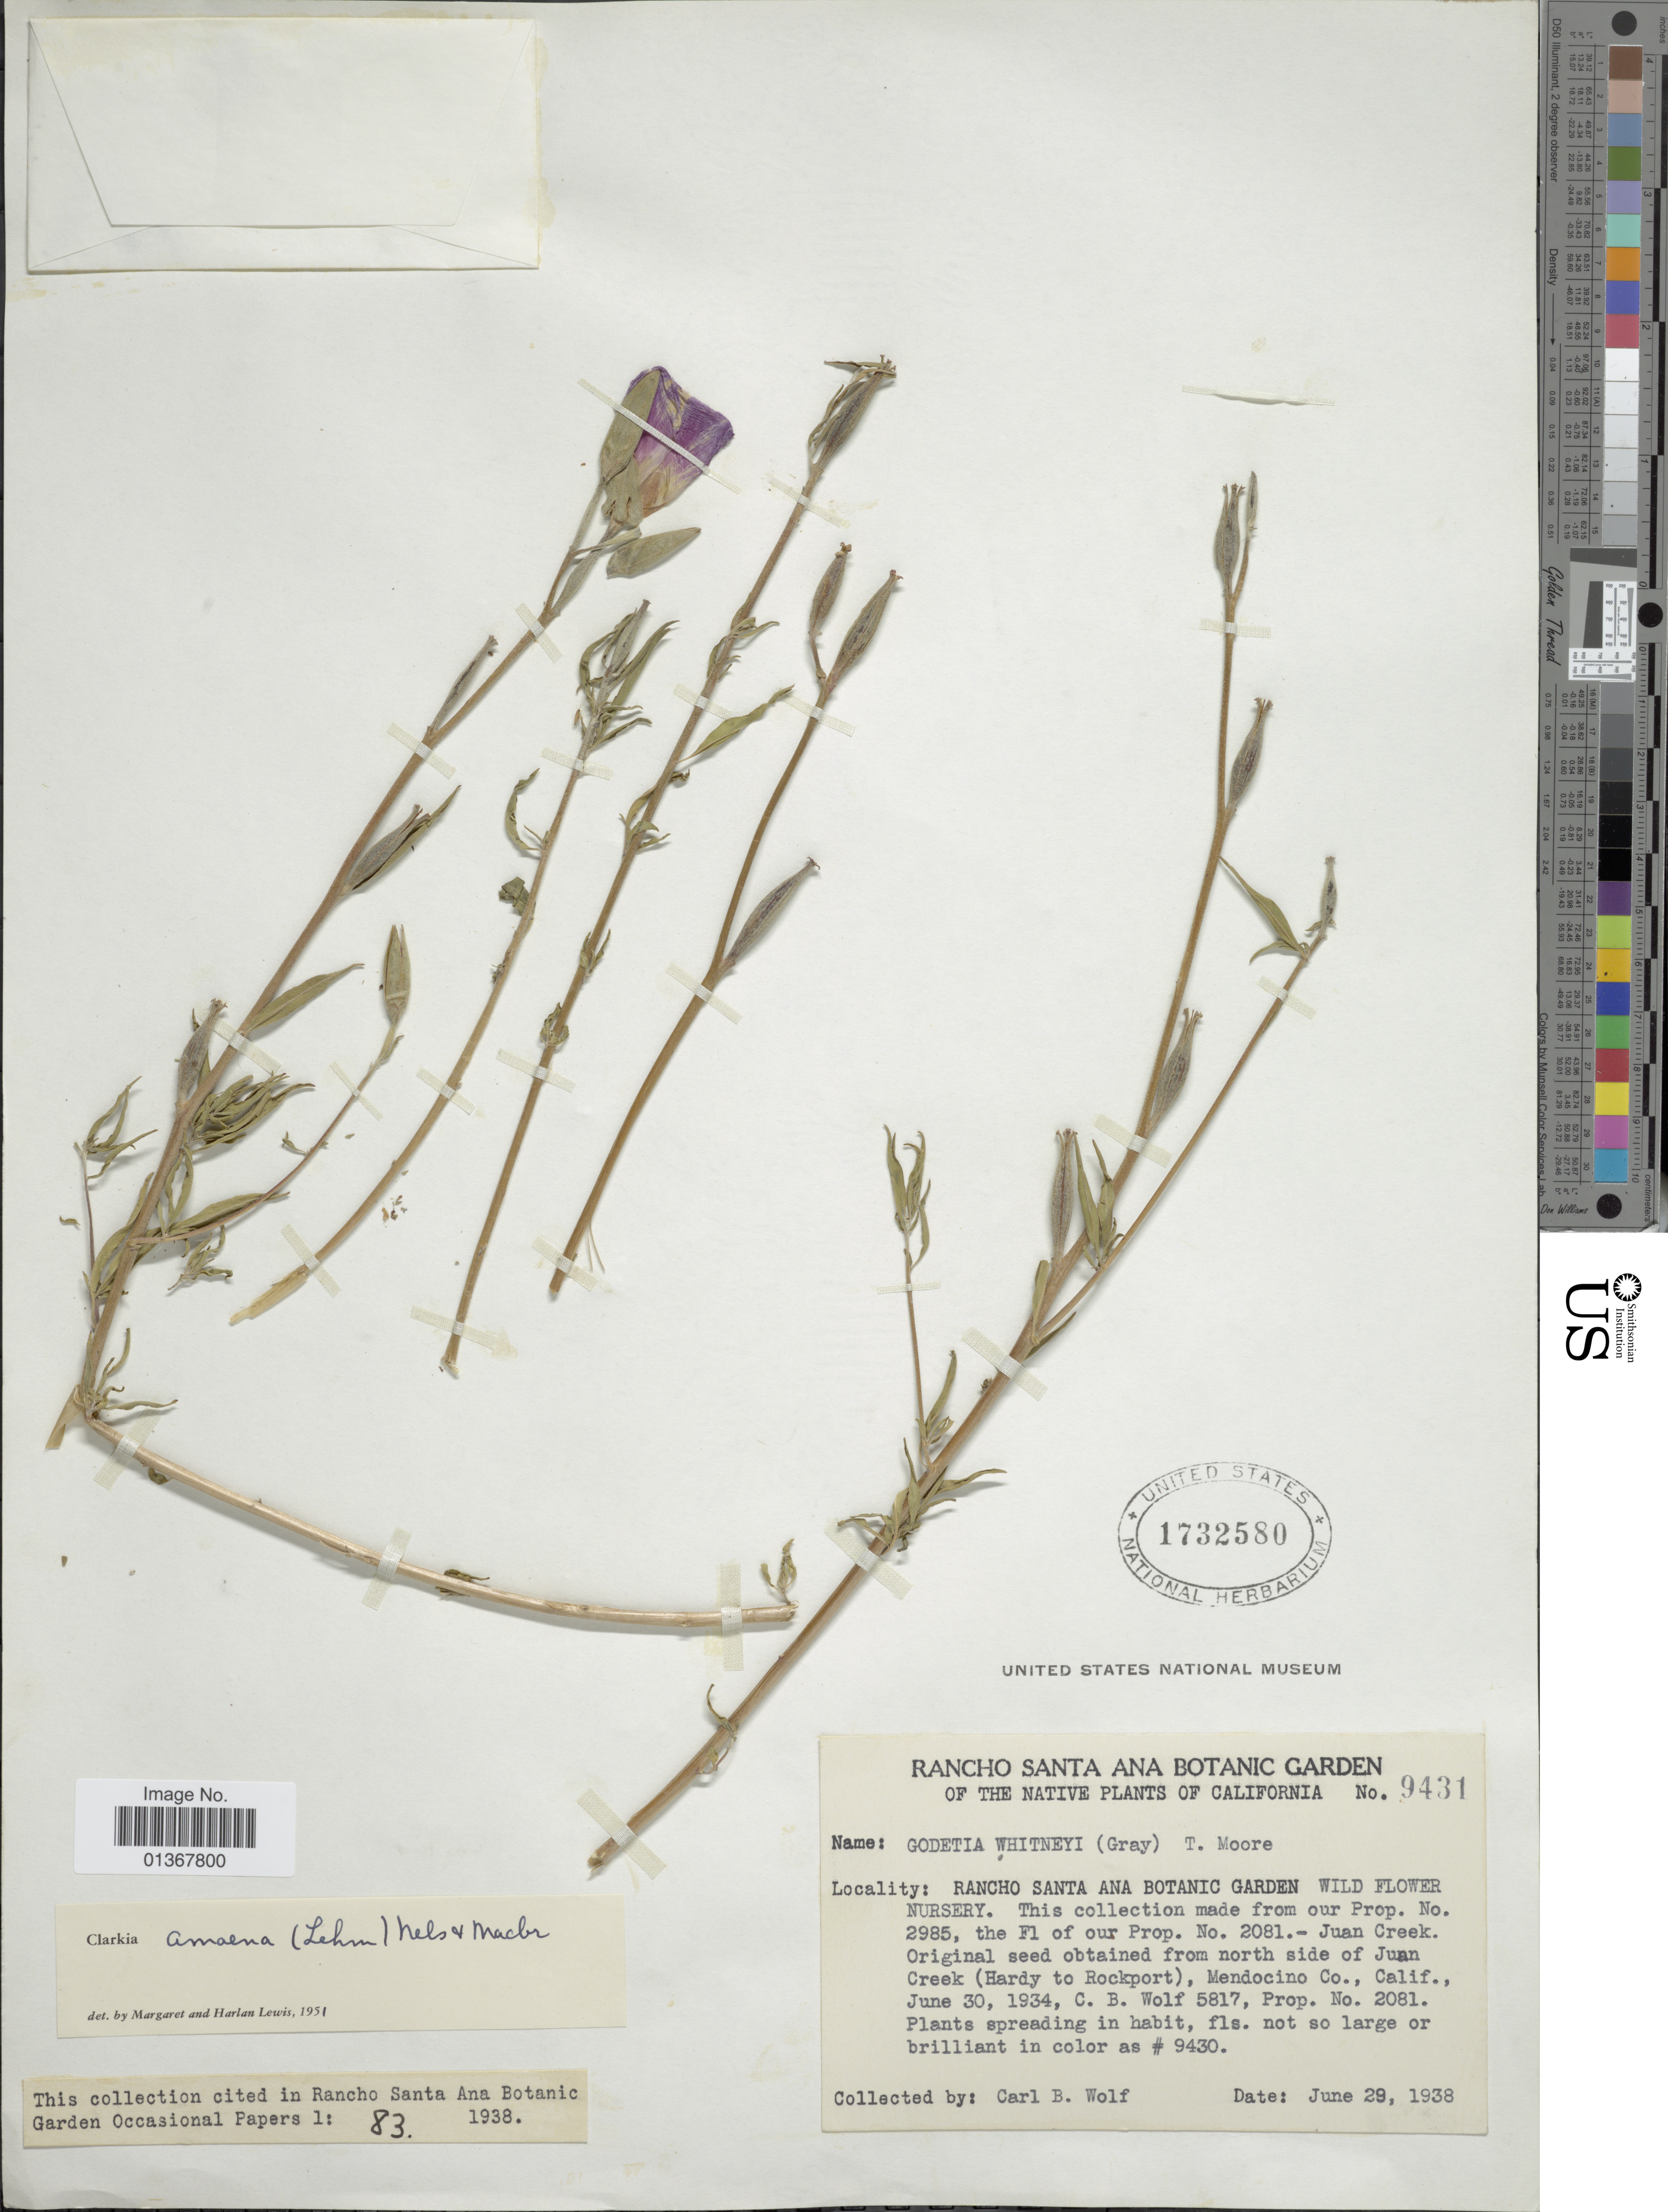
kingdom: Plantae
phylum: Tracheophyta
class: Magnoliopsida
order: Myrtales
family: Onagraceae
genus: Clarkia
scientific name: Clarkia amoena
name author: (Lehm.) A. Nelson & J.F. Macbr.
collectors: C. B. Wolf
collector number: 9431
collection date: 1938-06-29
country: United States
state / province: California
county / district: Orange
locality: Rancho Santa Ana Botanic Garden, Wild Flower Nursery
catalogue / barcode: US 1732580